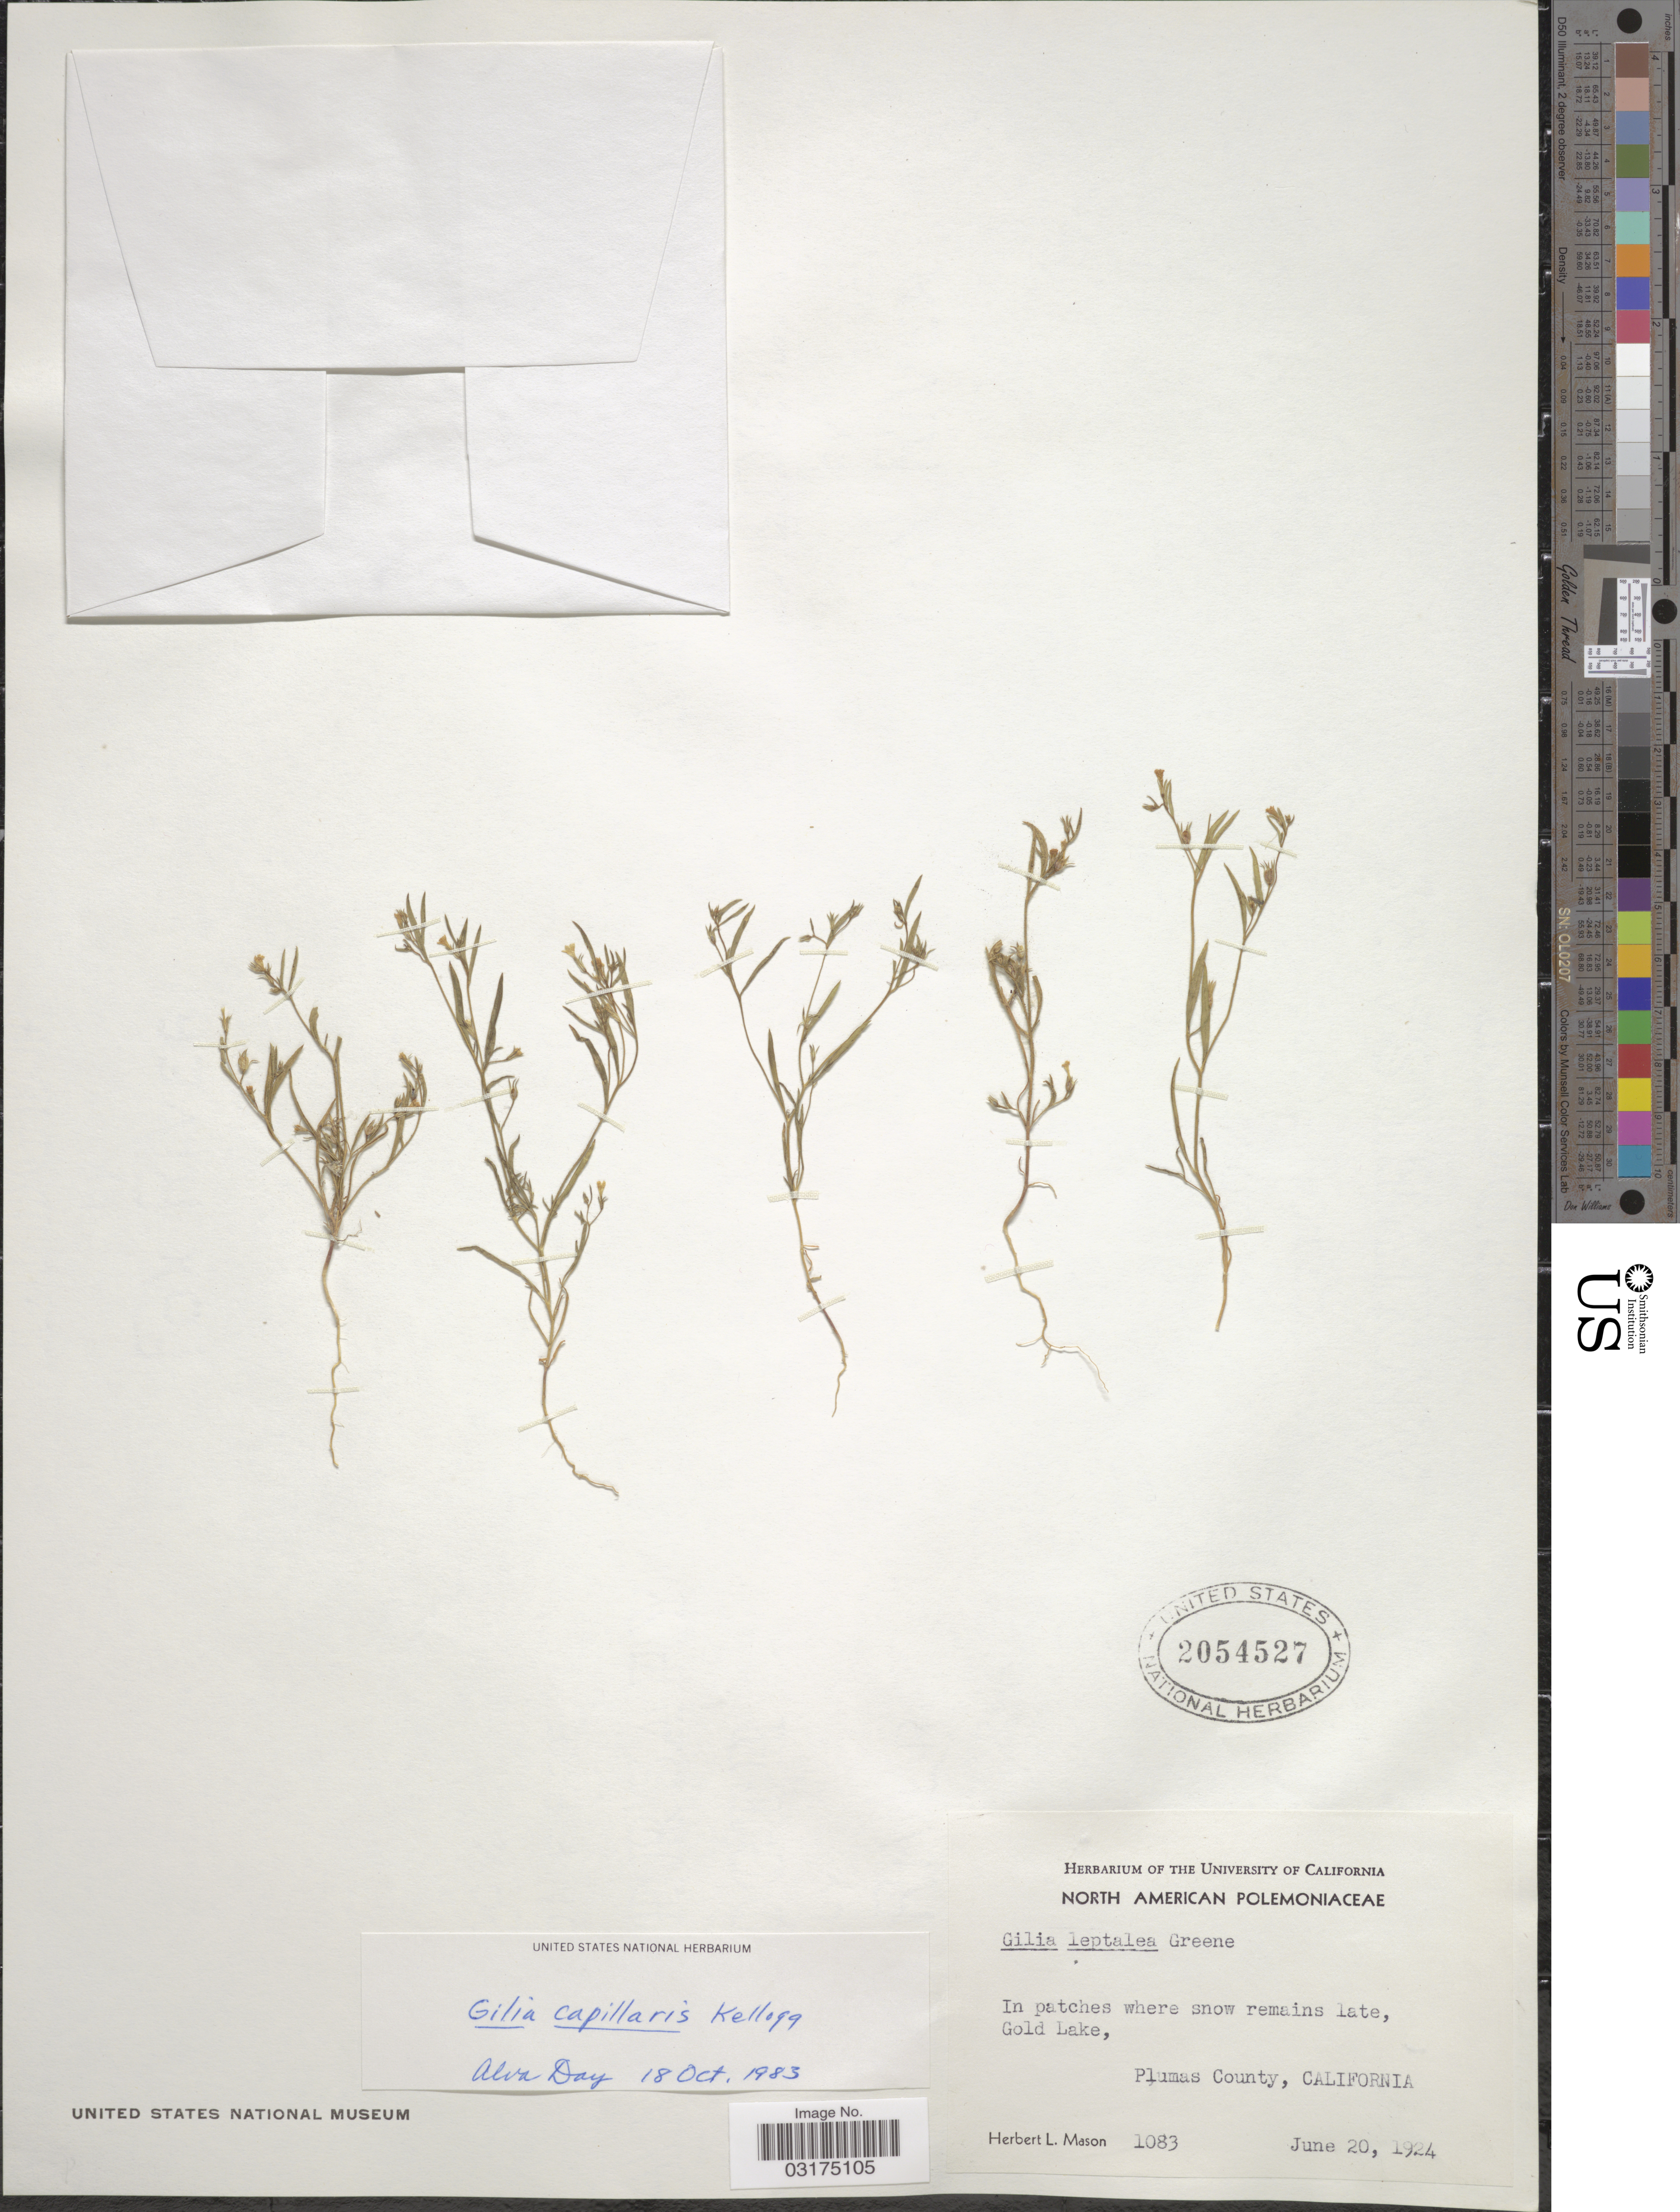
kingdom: Plantae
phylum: Tracheophyta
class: Magnoliopsida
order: Ericales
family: Polemoniaceae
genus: Navarretia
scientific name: Navarretia capillaris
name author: (Kellogg) Kuntze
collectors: H. L. Mason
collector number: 1083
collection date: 1924-06-20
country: United States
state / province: California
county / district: Plumas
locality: Gold Lake, Plumas County.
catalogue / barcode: US 2054527